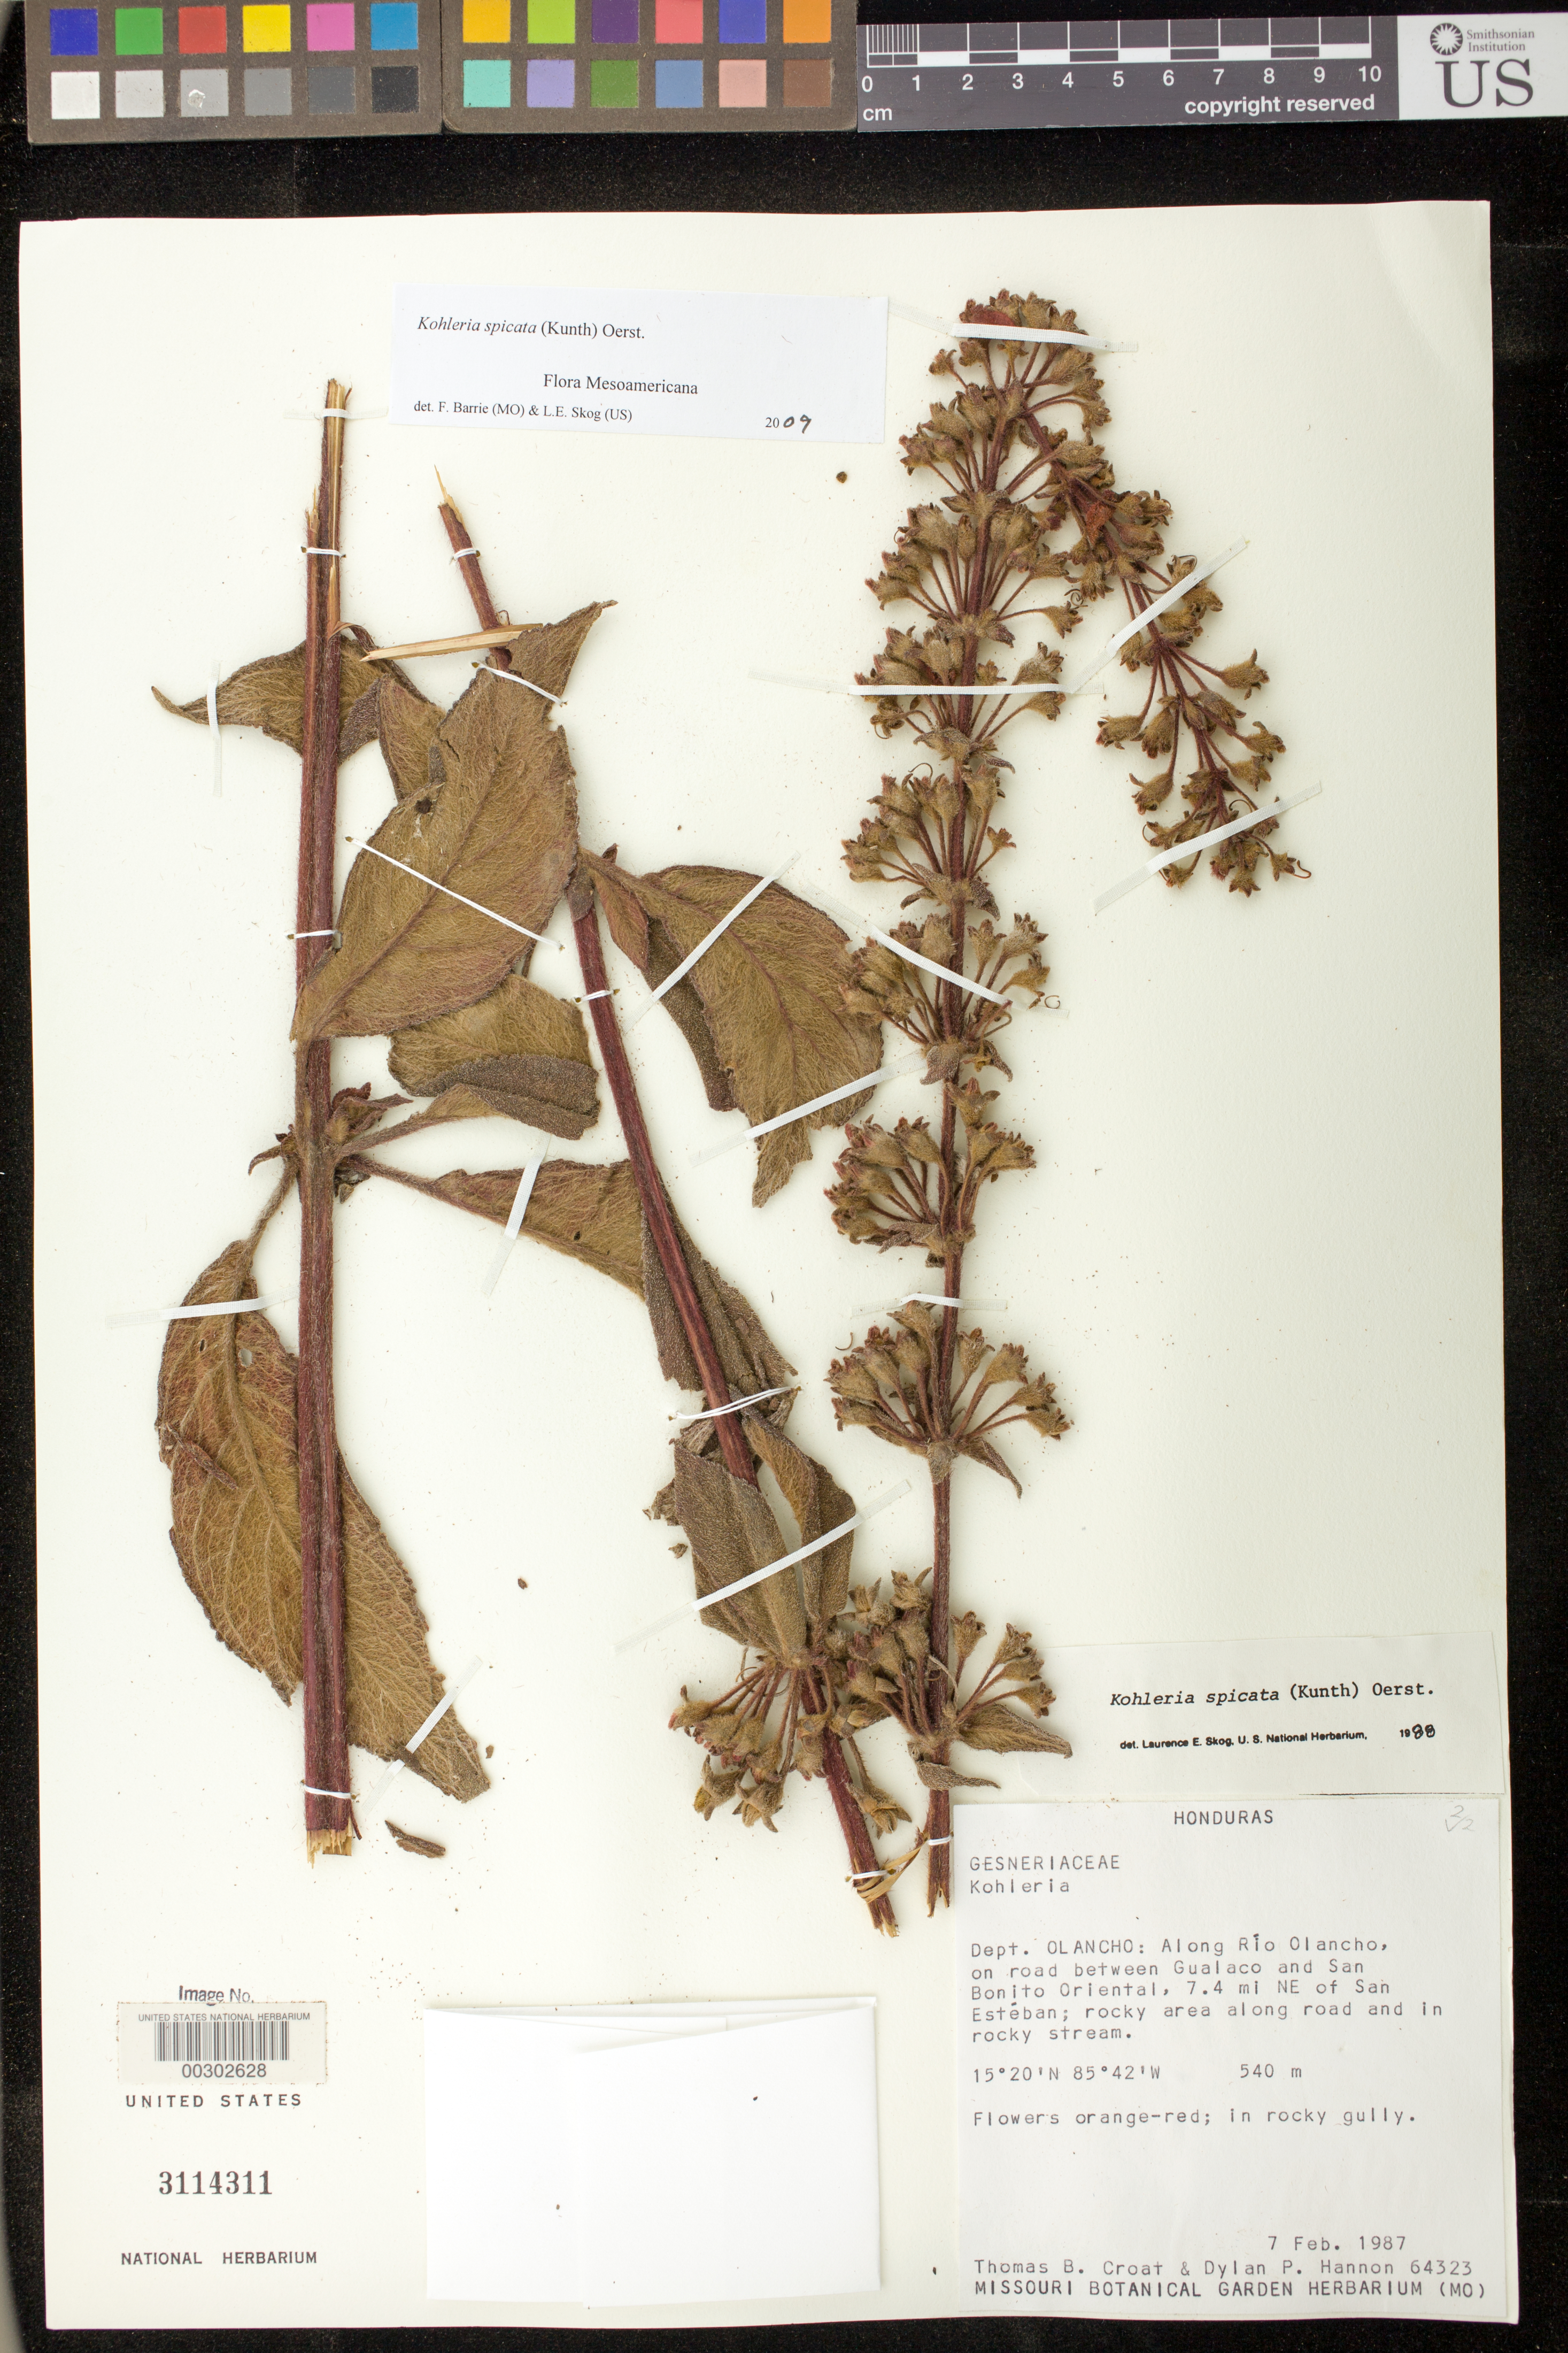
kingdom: Plantae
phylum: Tracheophyta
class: Magnoliopsida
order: Lamiales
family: Gesneriaceae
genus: Kohleria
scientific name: Kohleria spicata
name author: (Kunth) Oerst.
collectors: T. B. Croat & D. Hannon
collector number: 64323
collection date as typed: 07 Feb 1987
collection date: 1987-02-07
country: Honduras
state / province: Olancho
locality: Along Rio Olancho, on road between Gualaco and San Bonito Oriental, 7.4 mi NE of San Esteban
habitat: Rocky area along road and in rocky stream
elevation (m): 540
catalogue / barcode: US 3114311